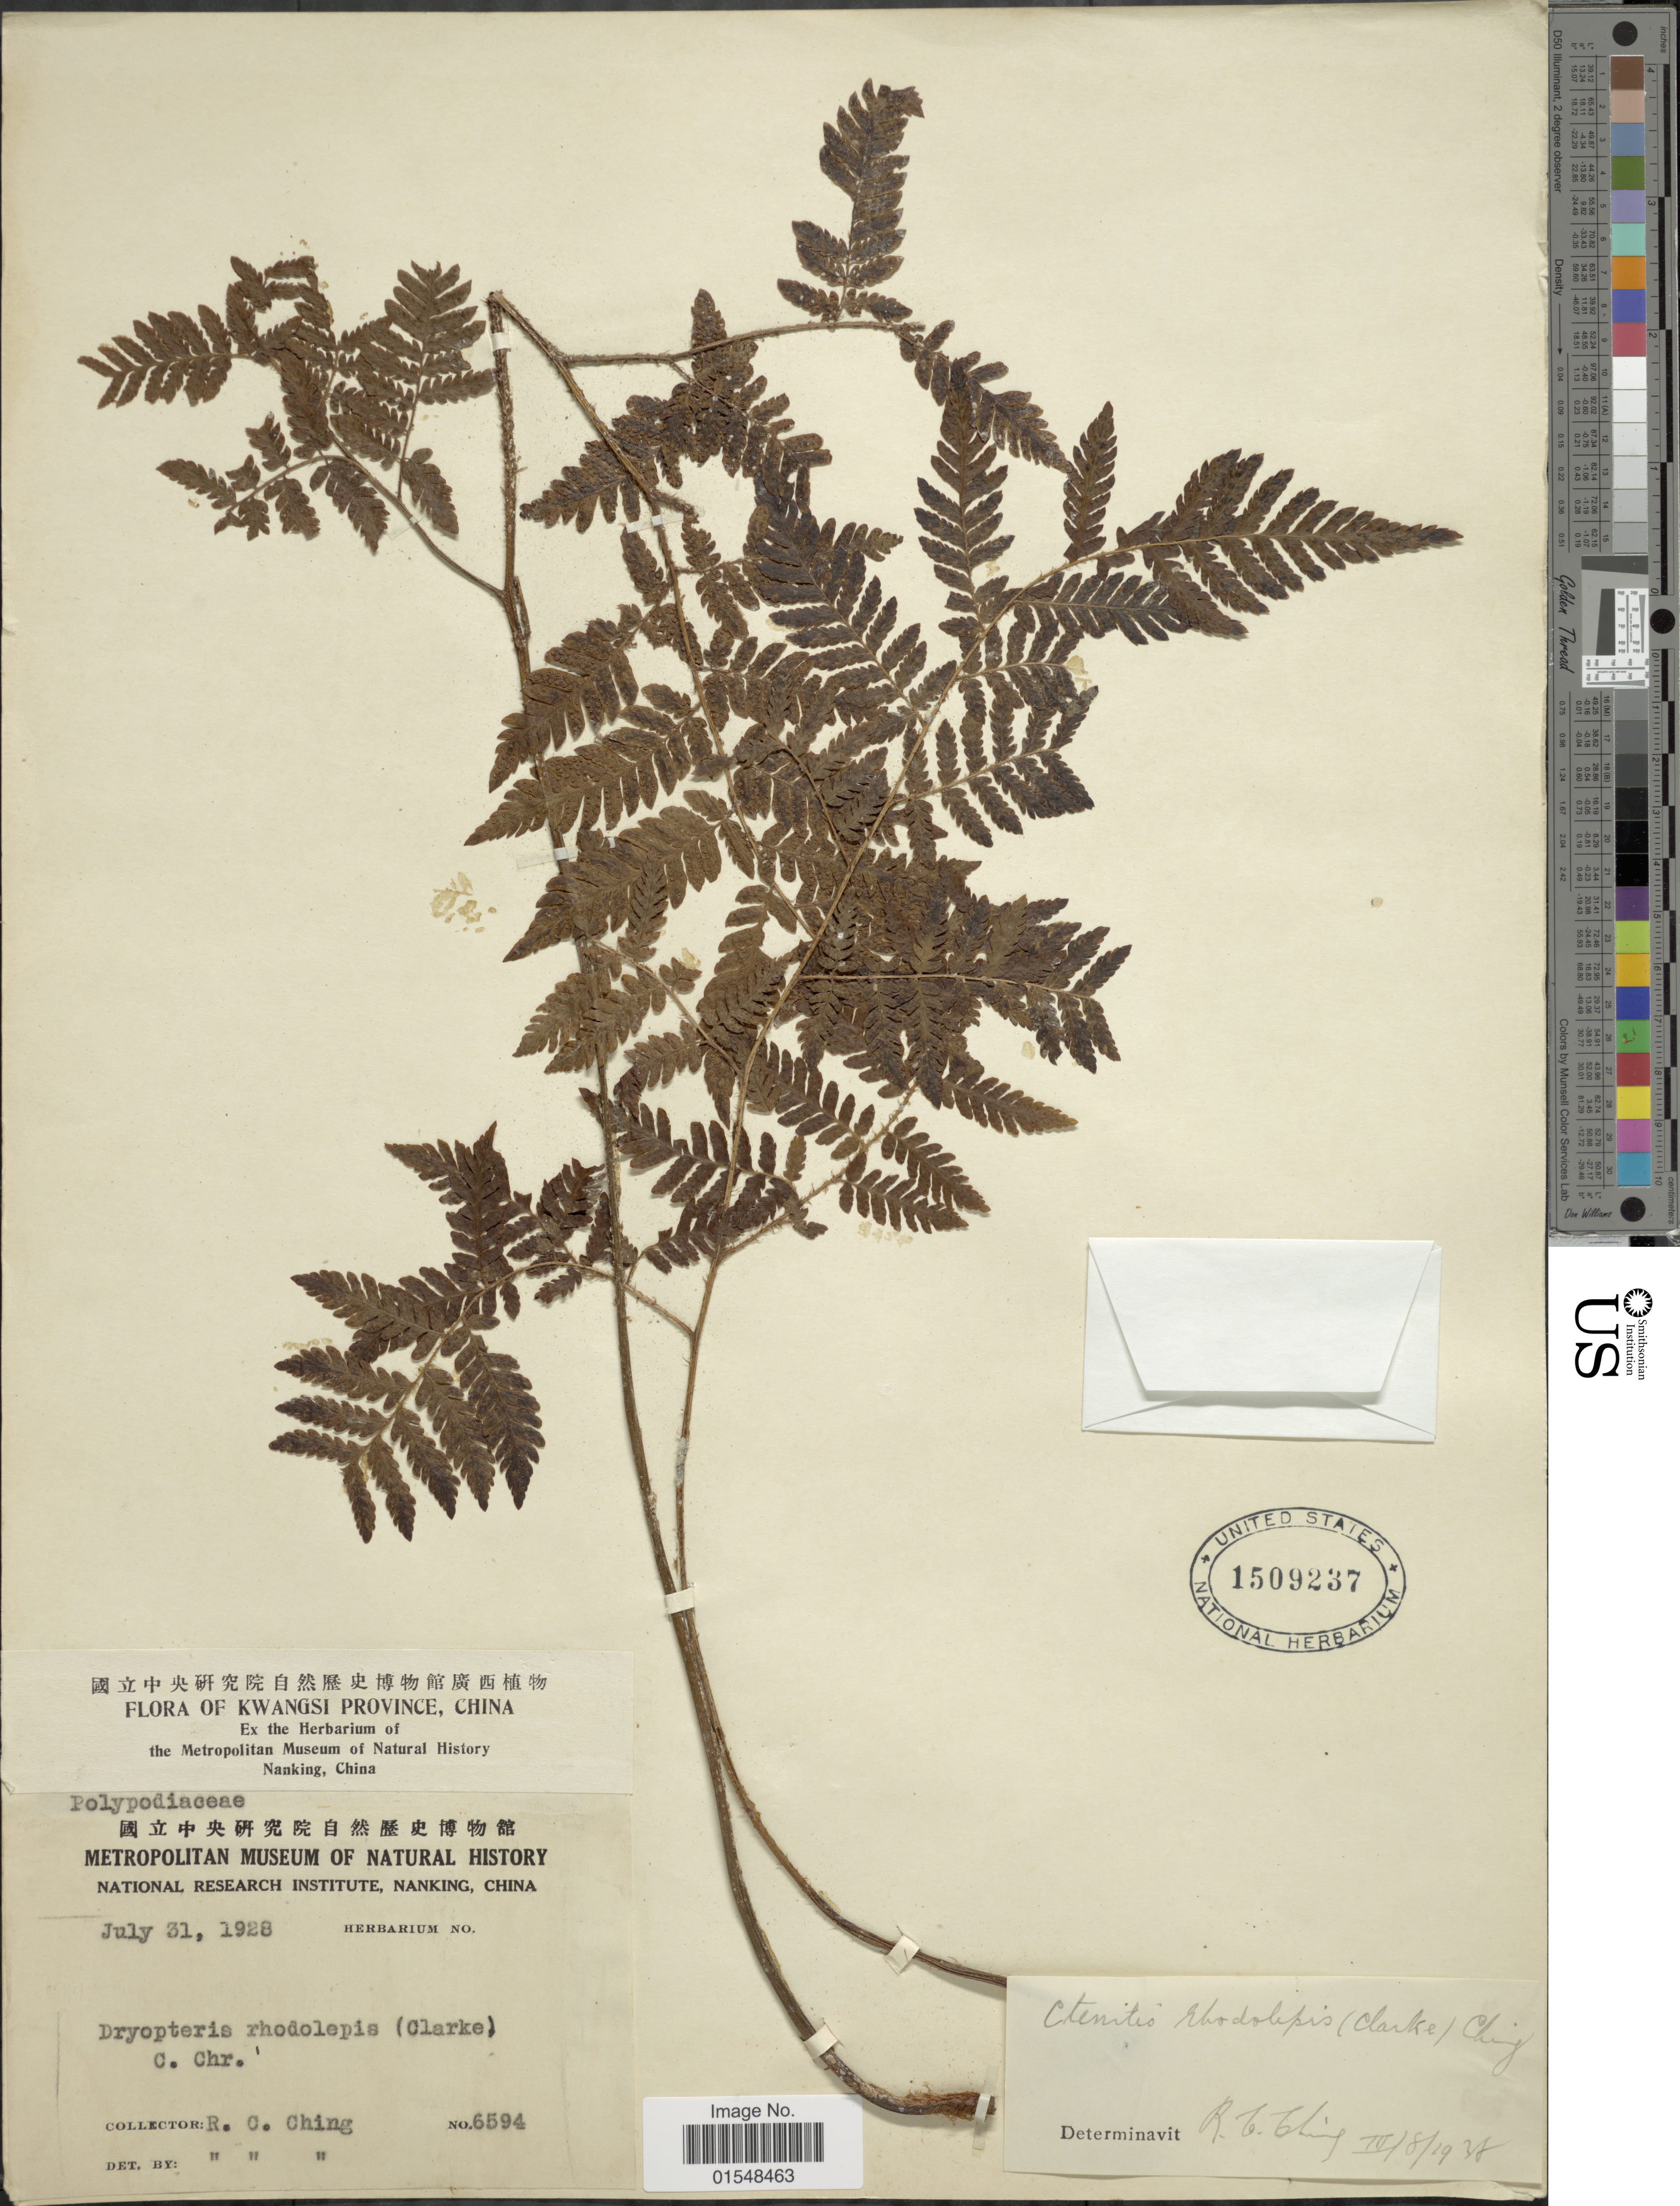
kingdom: Plantae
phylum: Tracheophyta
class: Polypodiopsida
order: Polypodiales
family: Dryopteridaceae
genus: Ctenitis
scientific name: Ctenitis membranifolia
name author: Ching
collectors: R. C. Ching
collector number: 6594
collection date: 1928-07-31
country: China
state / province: Guangxi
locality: Kwangsi Province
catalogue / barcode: US 1509237